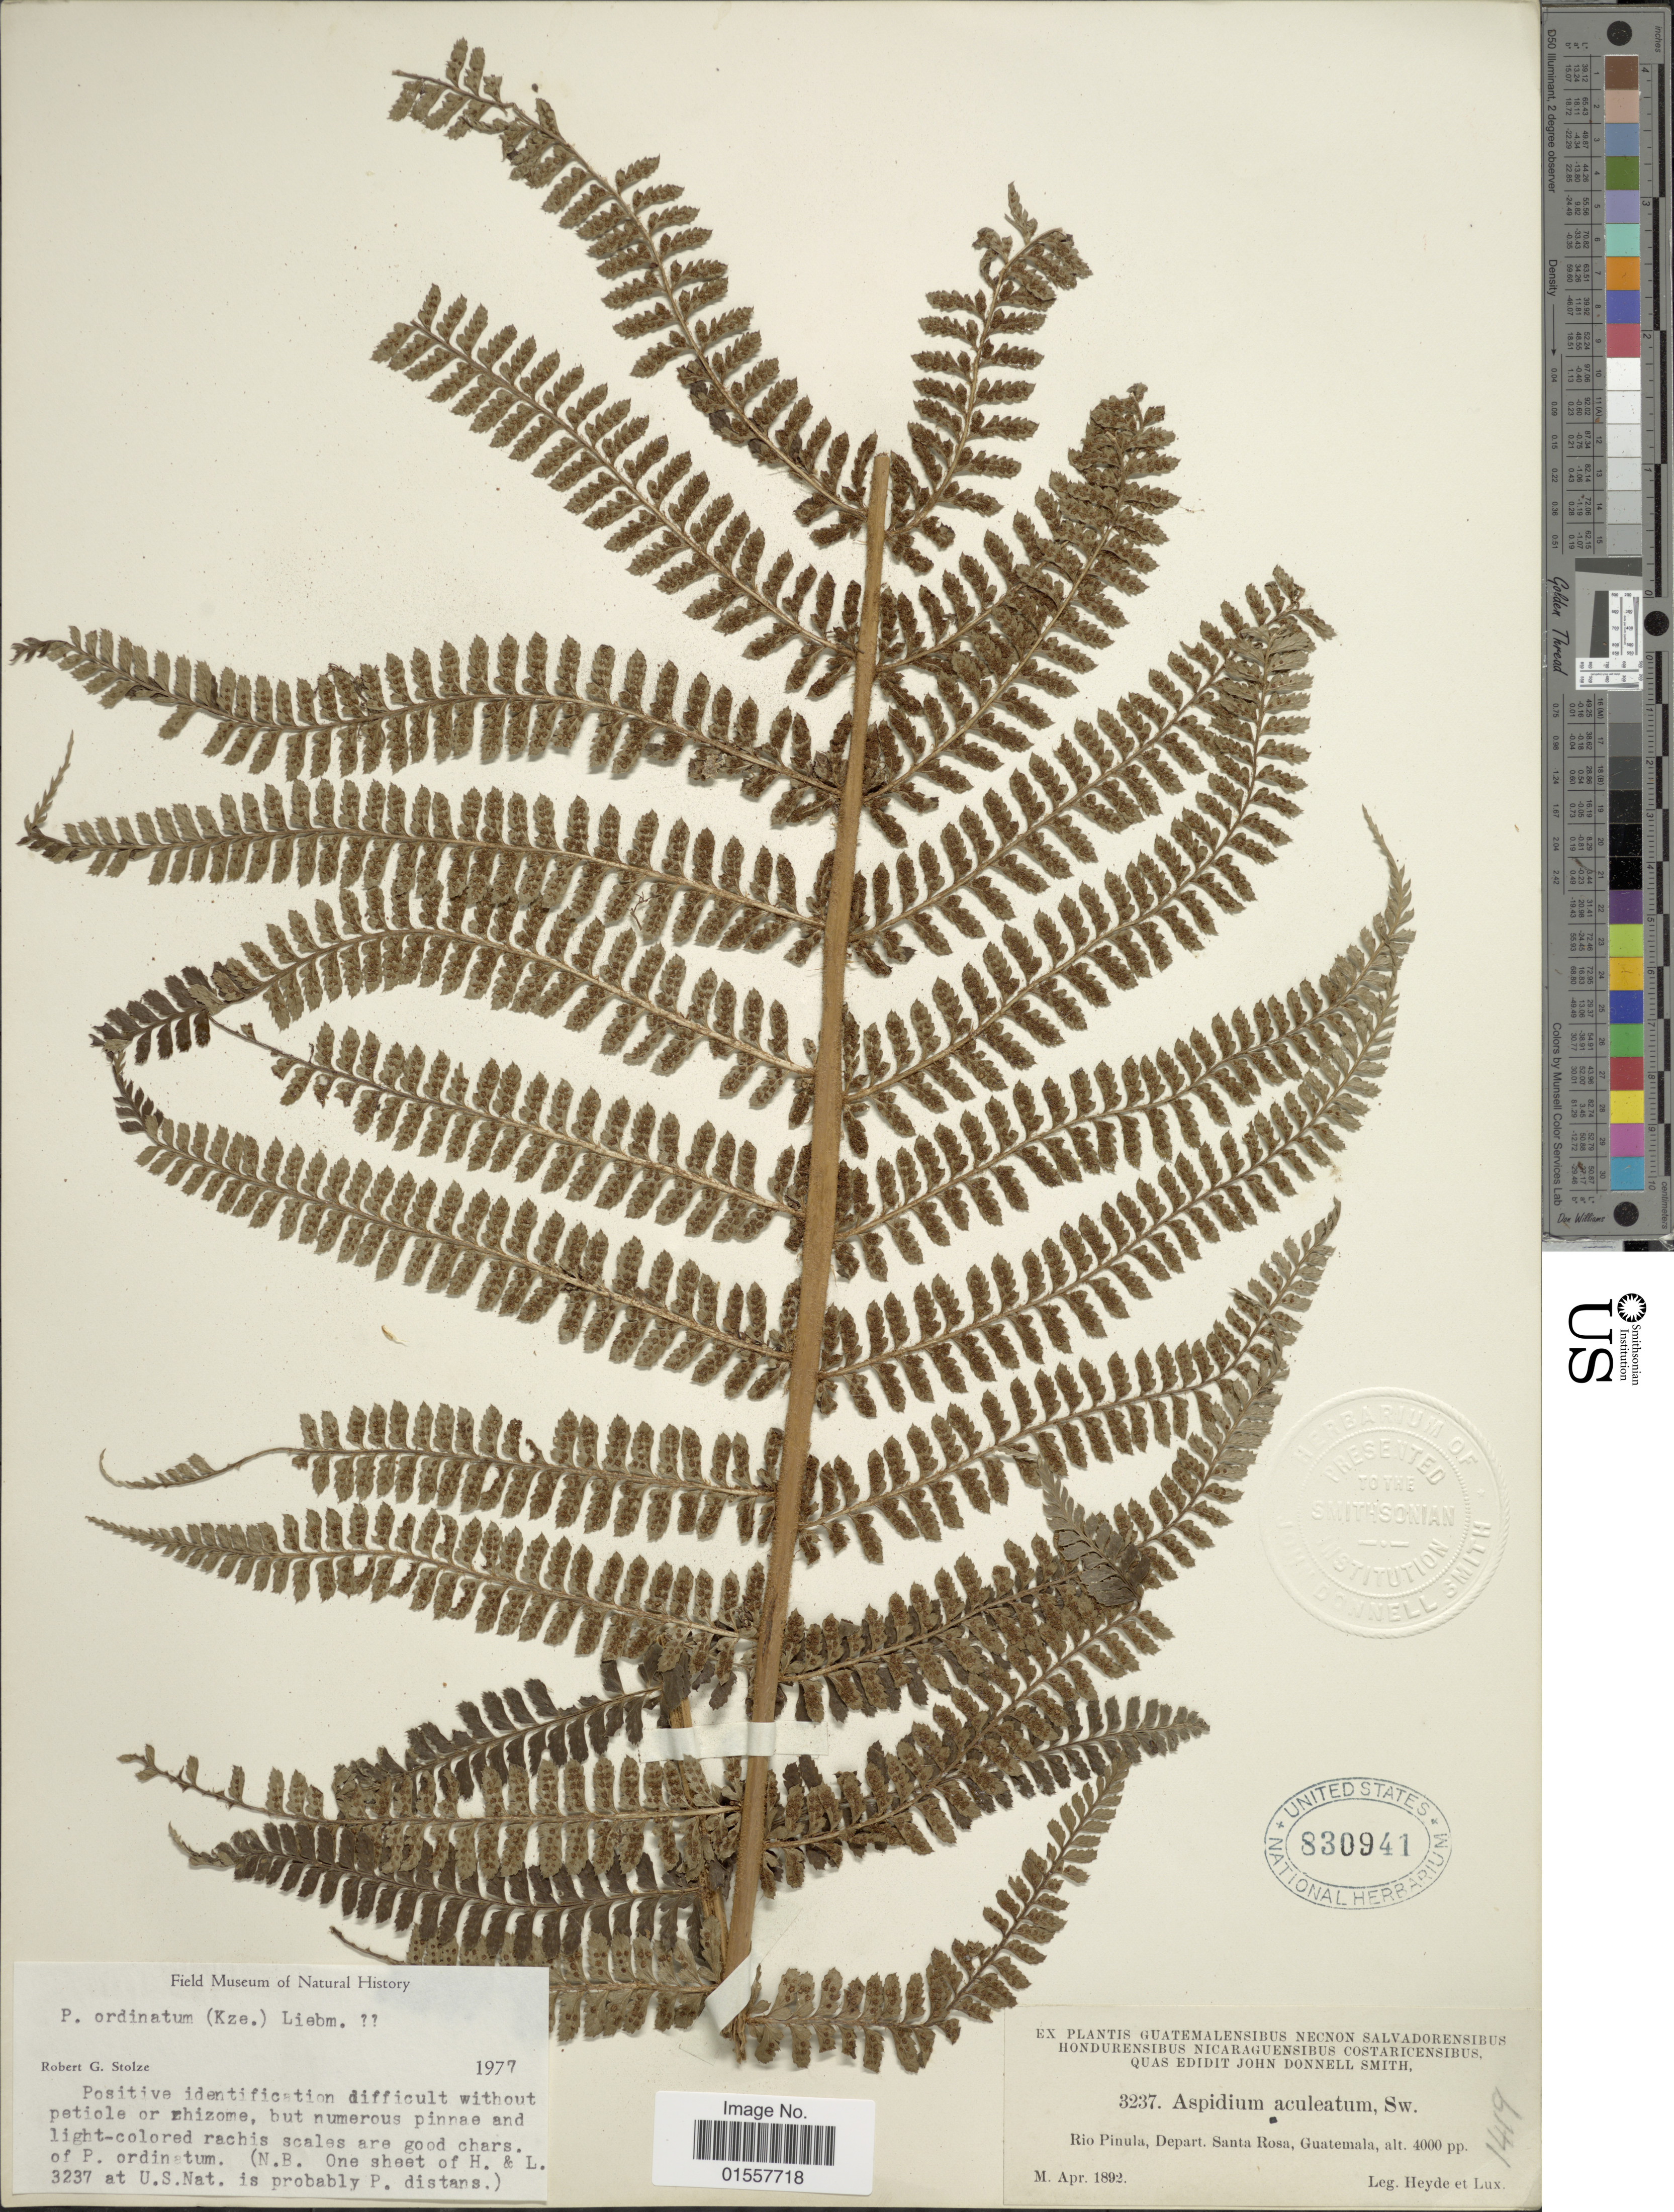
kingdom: Plantae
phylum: Tracheophyta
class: Polypodiopsida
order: Polypodiales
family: Dryopteridaceae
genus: Polystichum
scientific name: Polystichum ordinatum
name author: (Kunze) Liebm.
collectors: Heyde & Lux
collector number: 3237/1419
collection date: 1892-04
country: Guatemala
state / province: Santa Rosa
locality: Guatemalensibus, Rio Pinula, Depart. Santa Rosa, Guatemala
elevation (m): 1219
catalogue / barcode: US 830941